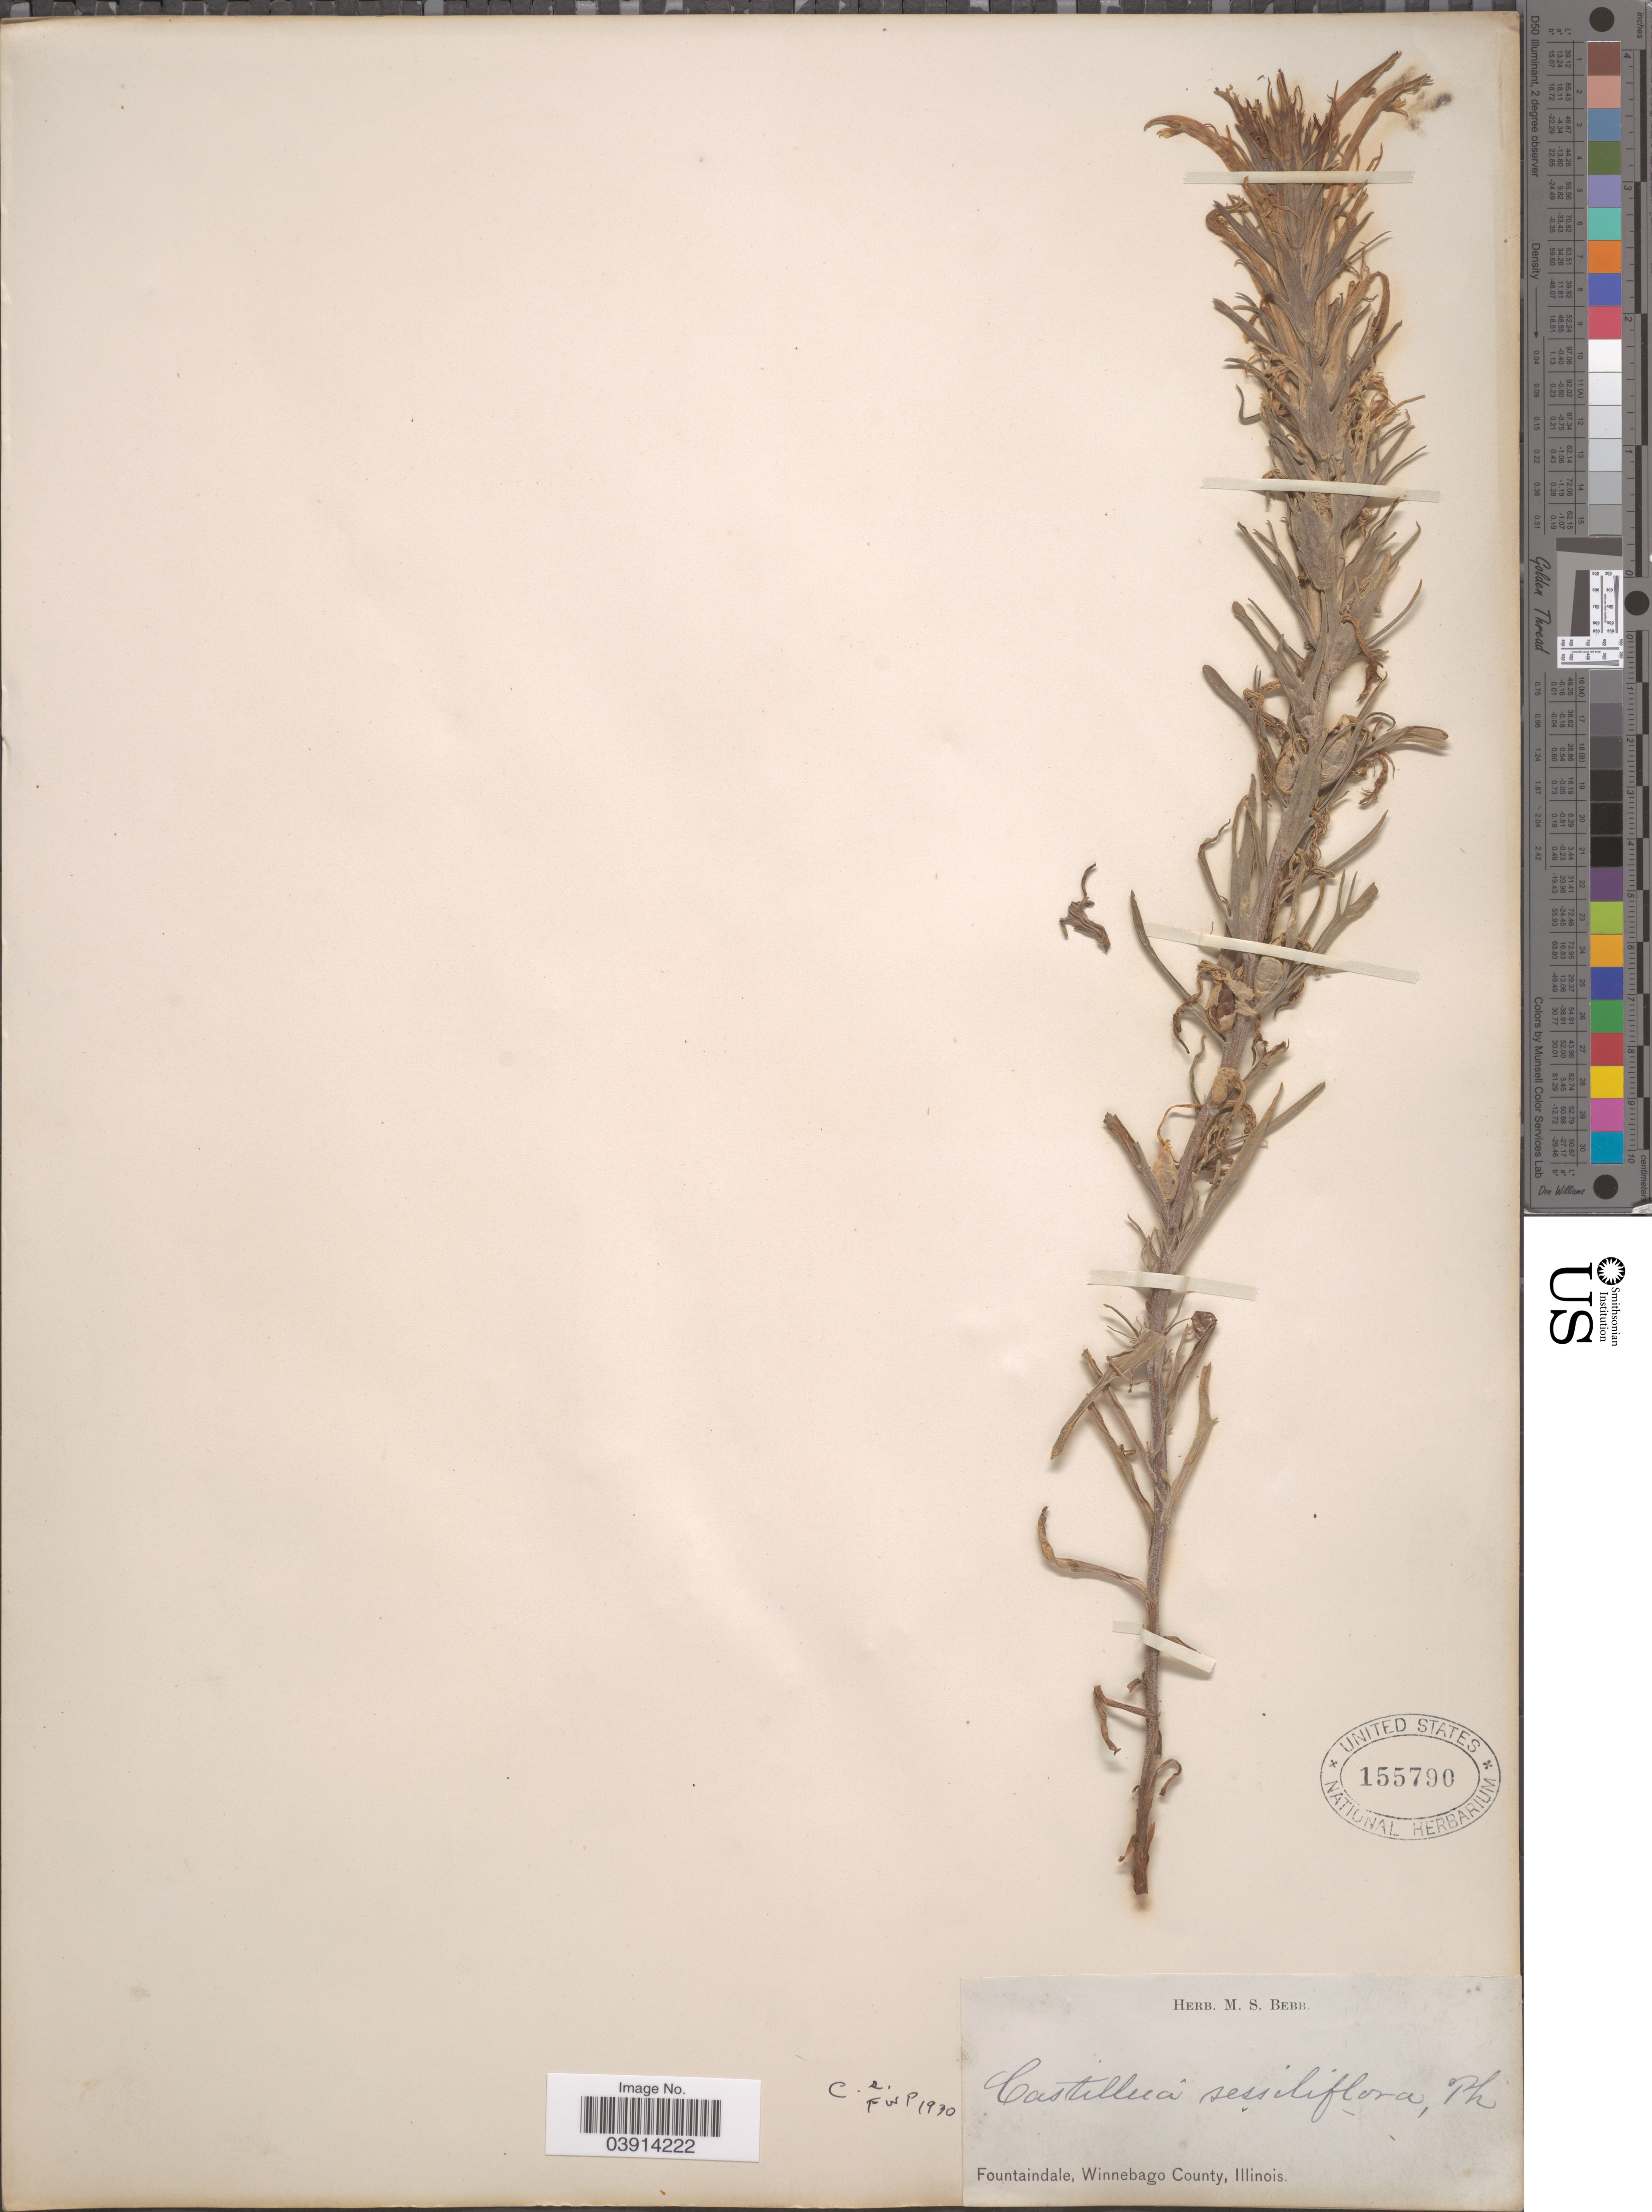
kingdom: Plantae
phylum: Tracheophyta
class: Magnoliopsida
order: Lamiales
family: Orobanchaceae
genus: Castilleja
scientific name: Castilleja sessiliflora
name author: Pursh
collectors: ex Herb. M. S. Bebb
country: United States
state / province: Illinois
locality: Fountaindale, Winnebago County.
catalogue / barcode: US 155790